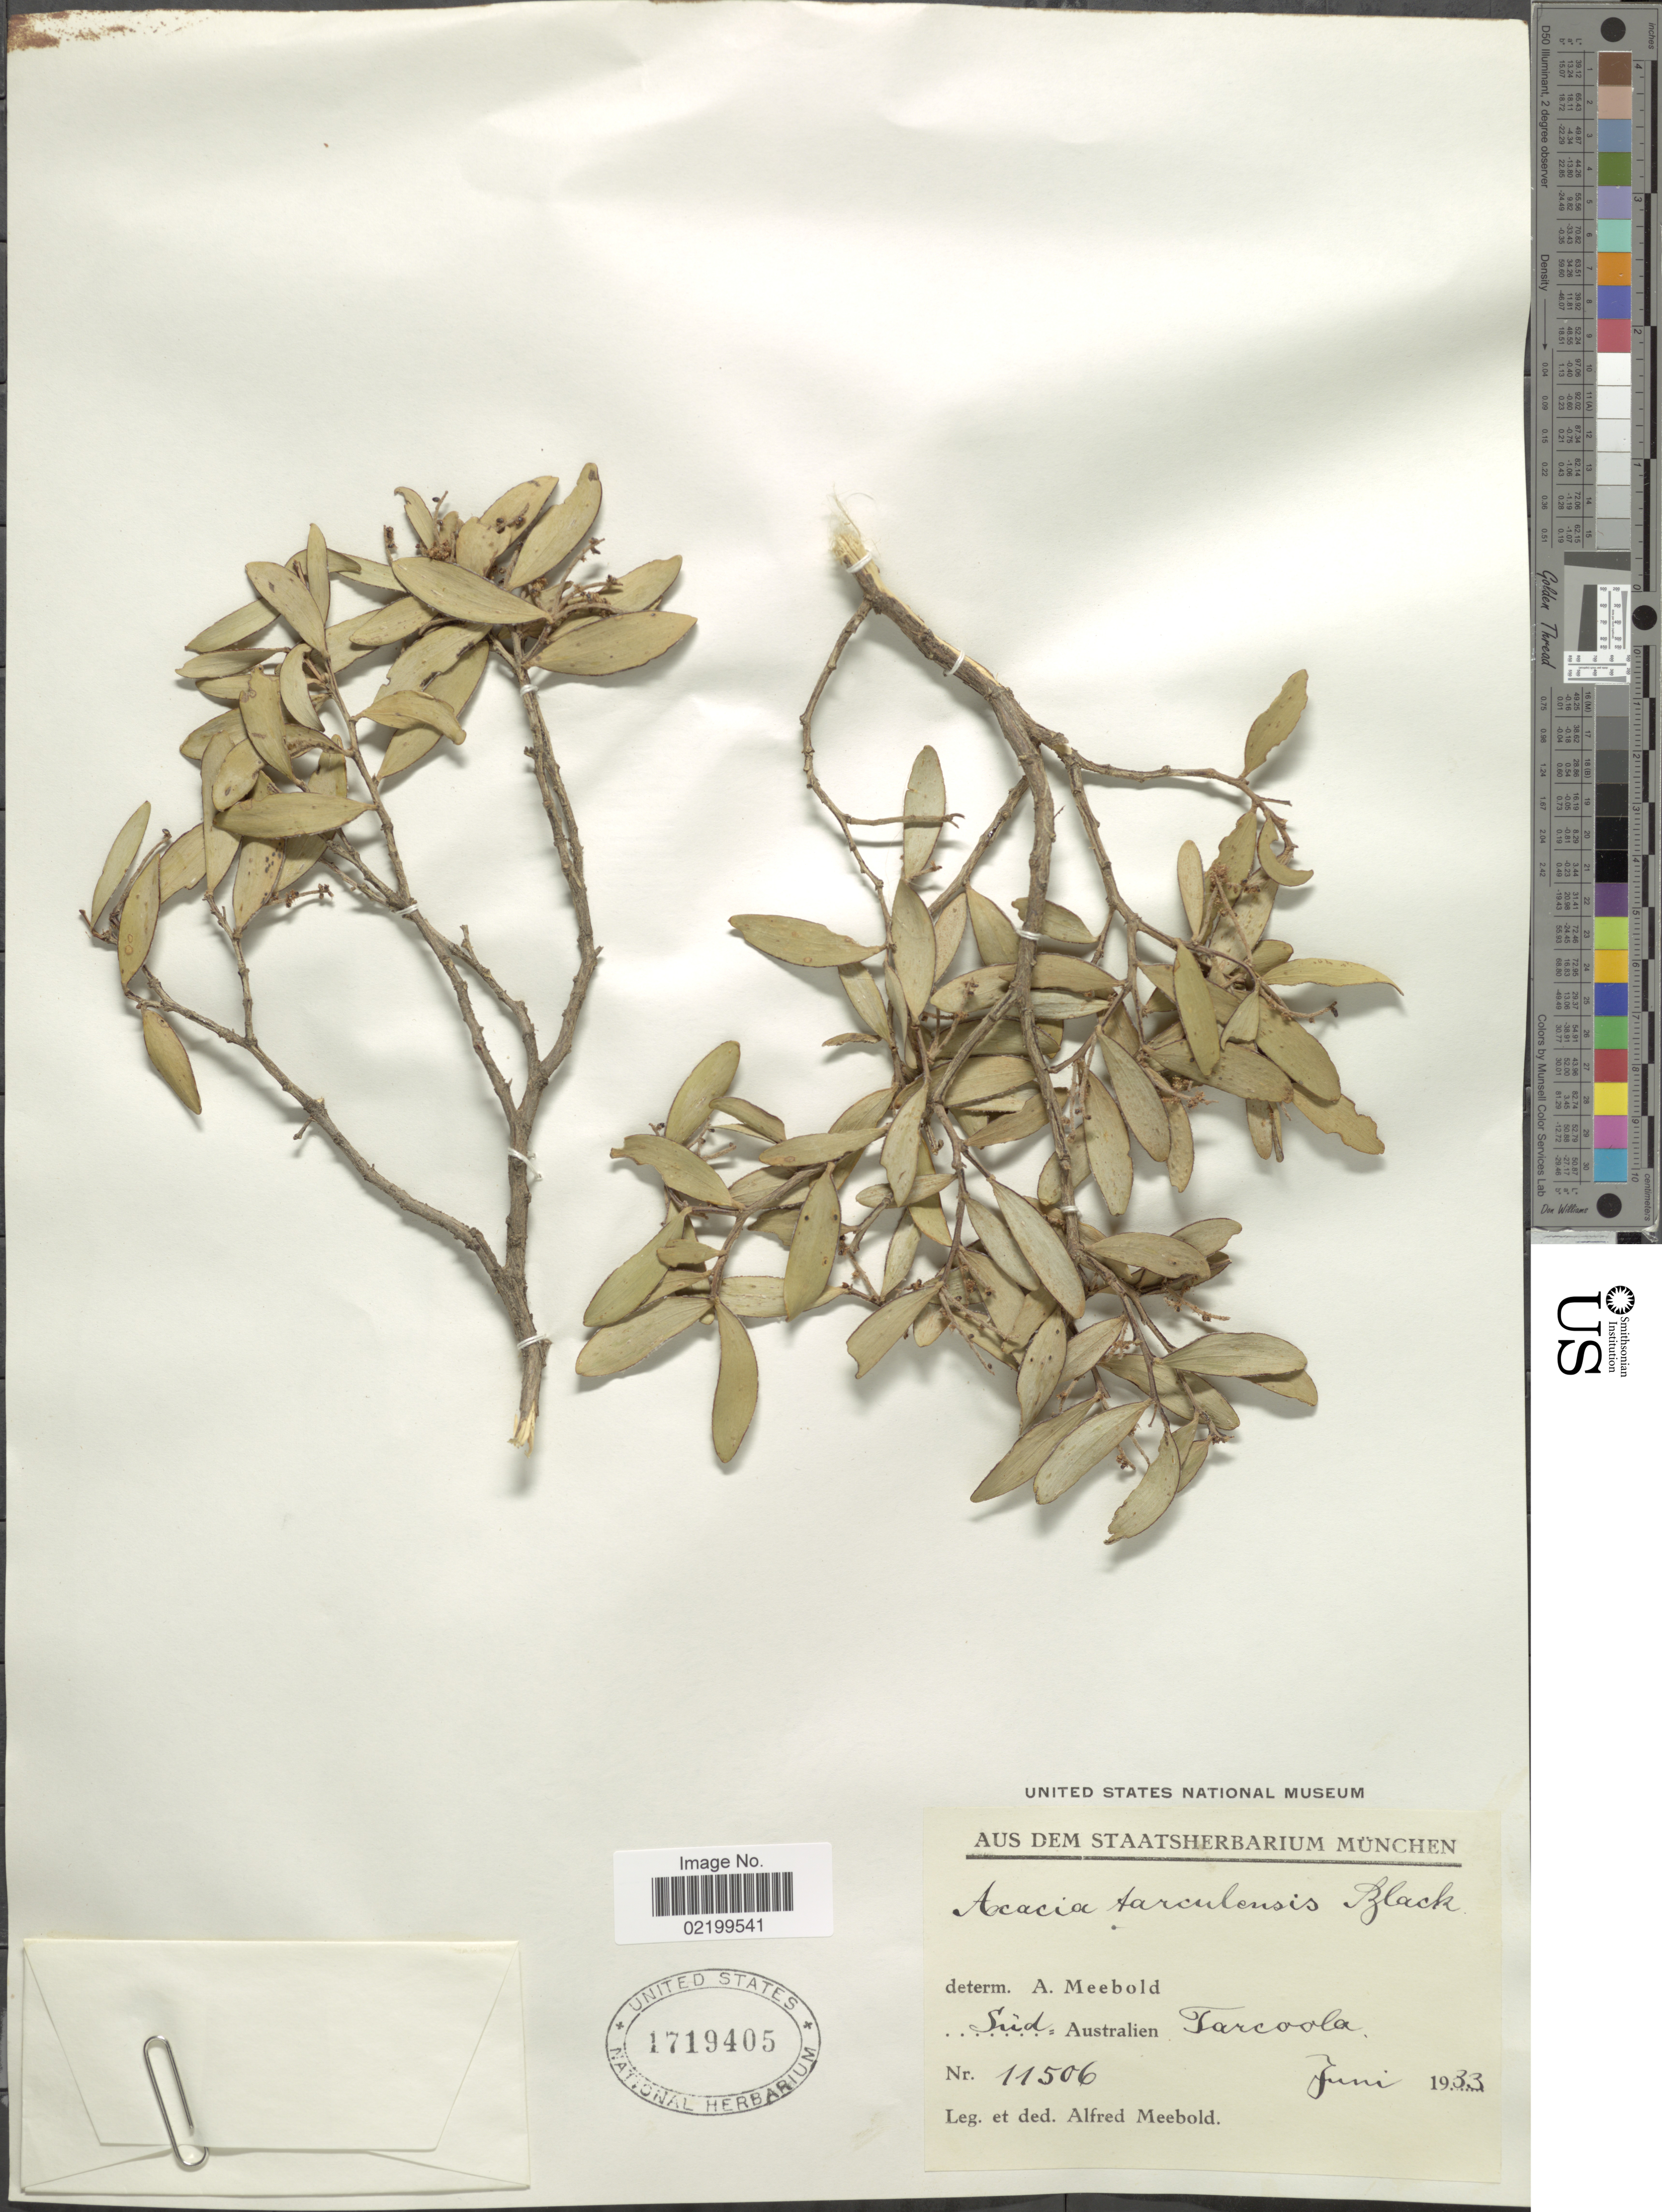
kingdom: Plantae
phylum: Tracheophyta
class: Magnoliopsida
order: Fabales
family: Fabaceae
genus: Acacia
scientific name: Acacia tarculensis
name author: J.M. Black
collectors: A. Meebold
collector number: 11506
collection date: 1933-06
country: Australia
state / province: South Australia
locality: Süd Australien Tarcoola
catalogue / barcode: US 1719405